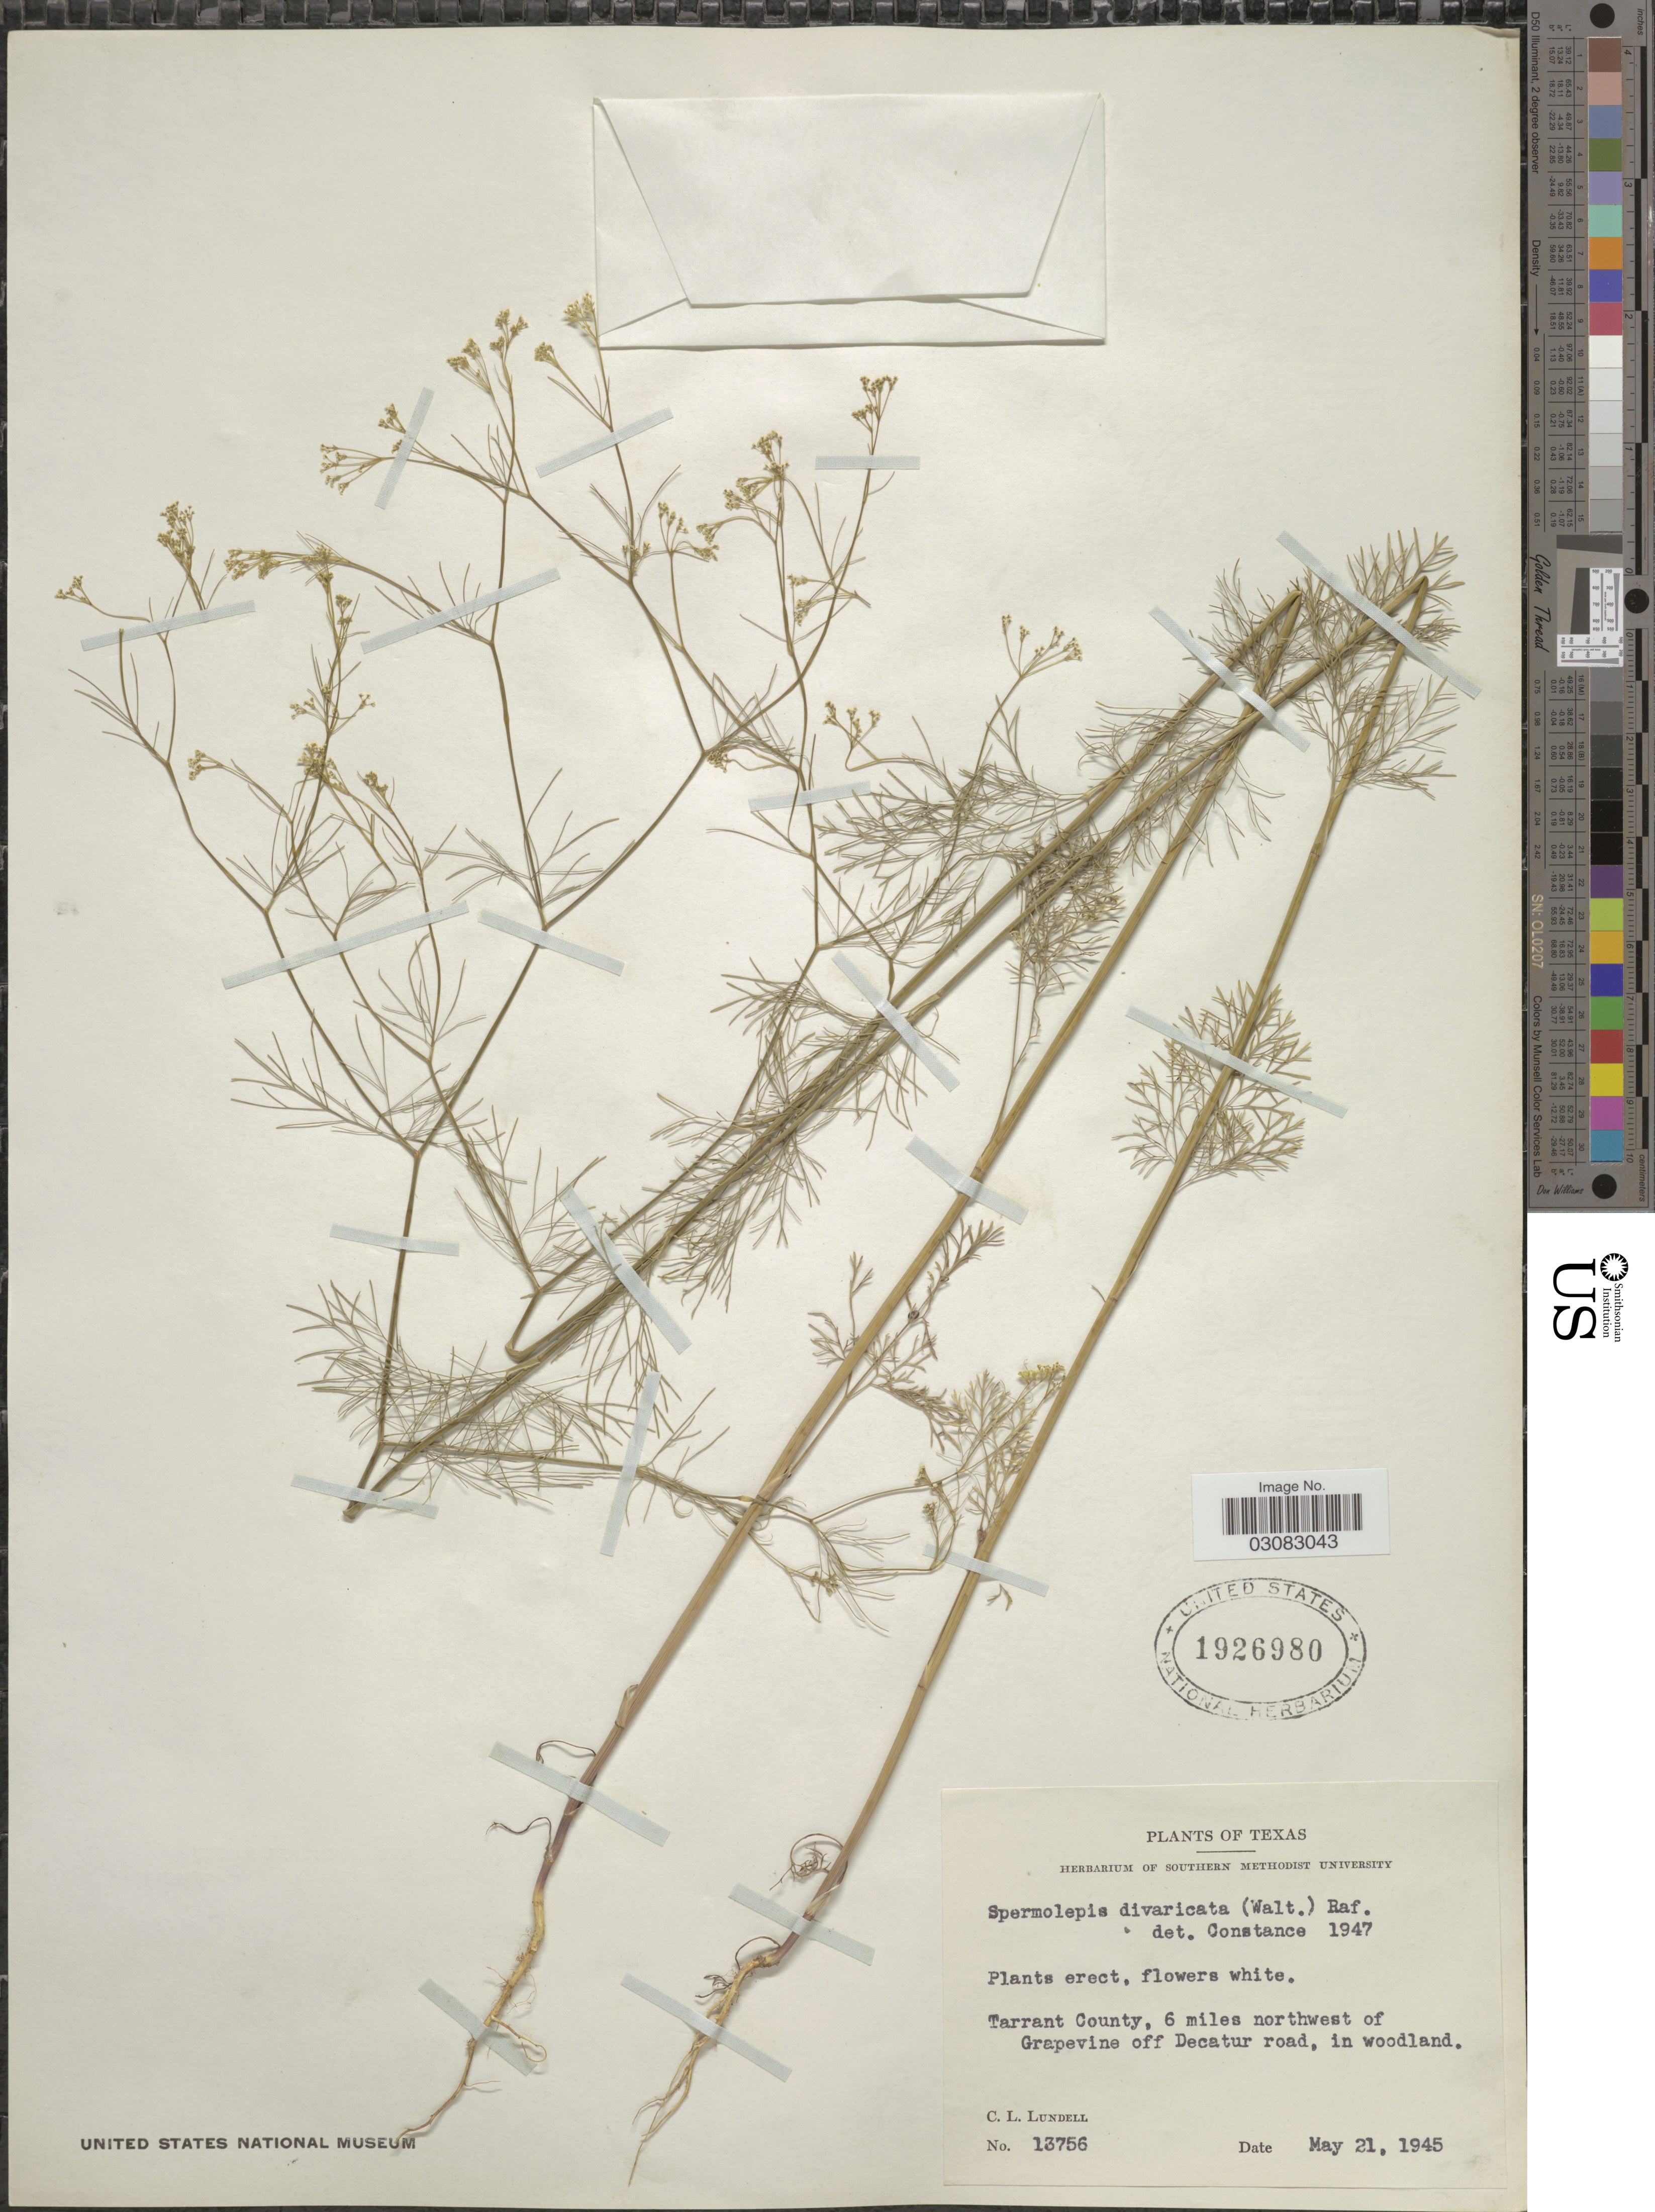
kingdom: Plantae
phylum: Tracheophyta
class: Magnoliopsida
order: Apiales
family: Apiaceae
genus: Spermolepis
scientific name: Spermolepis divaricata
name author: (Walter) Raf.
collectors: C. L. Lundell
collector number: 13756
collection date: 1945-05-21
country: United States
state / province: Texas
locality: Tarrant County, 6 miles northwest of Grapevine off Decatur road, in woodland.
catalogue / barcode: US 1926980